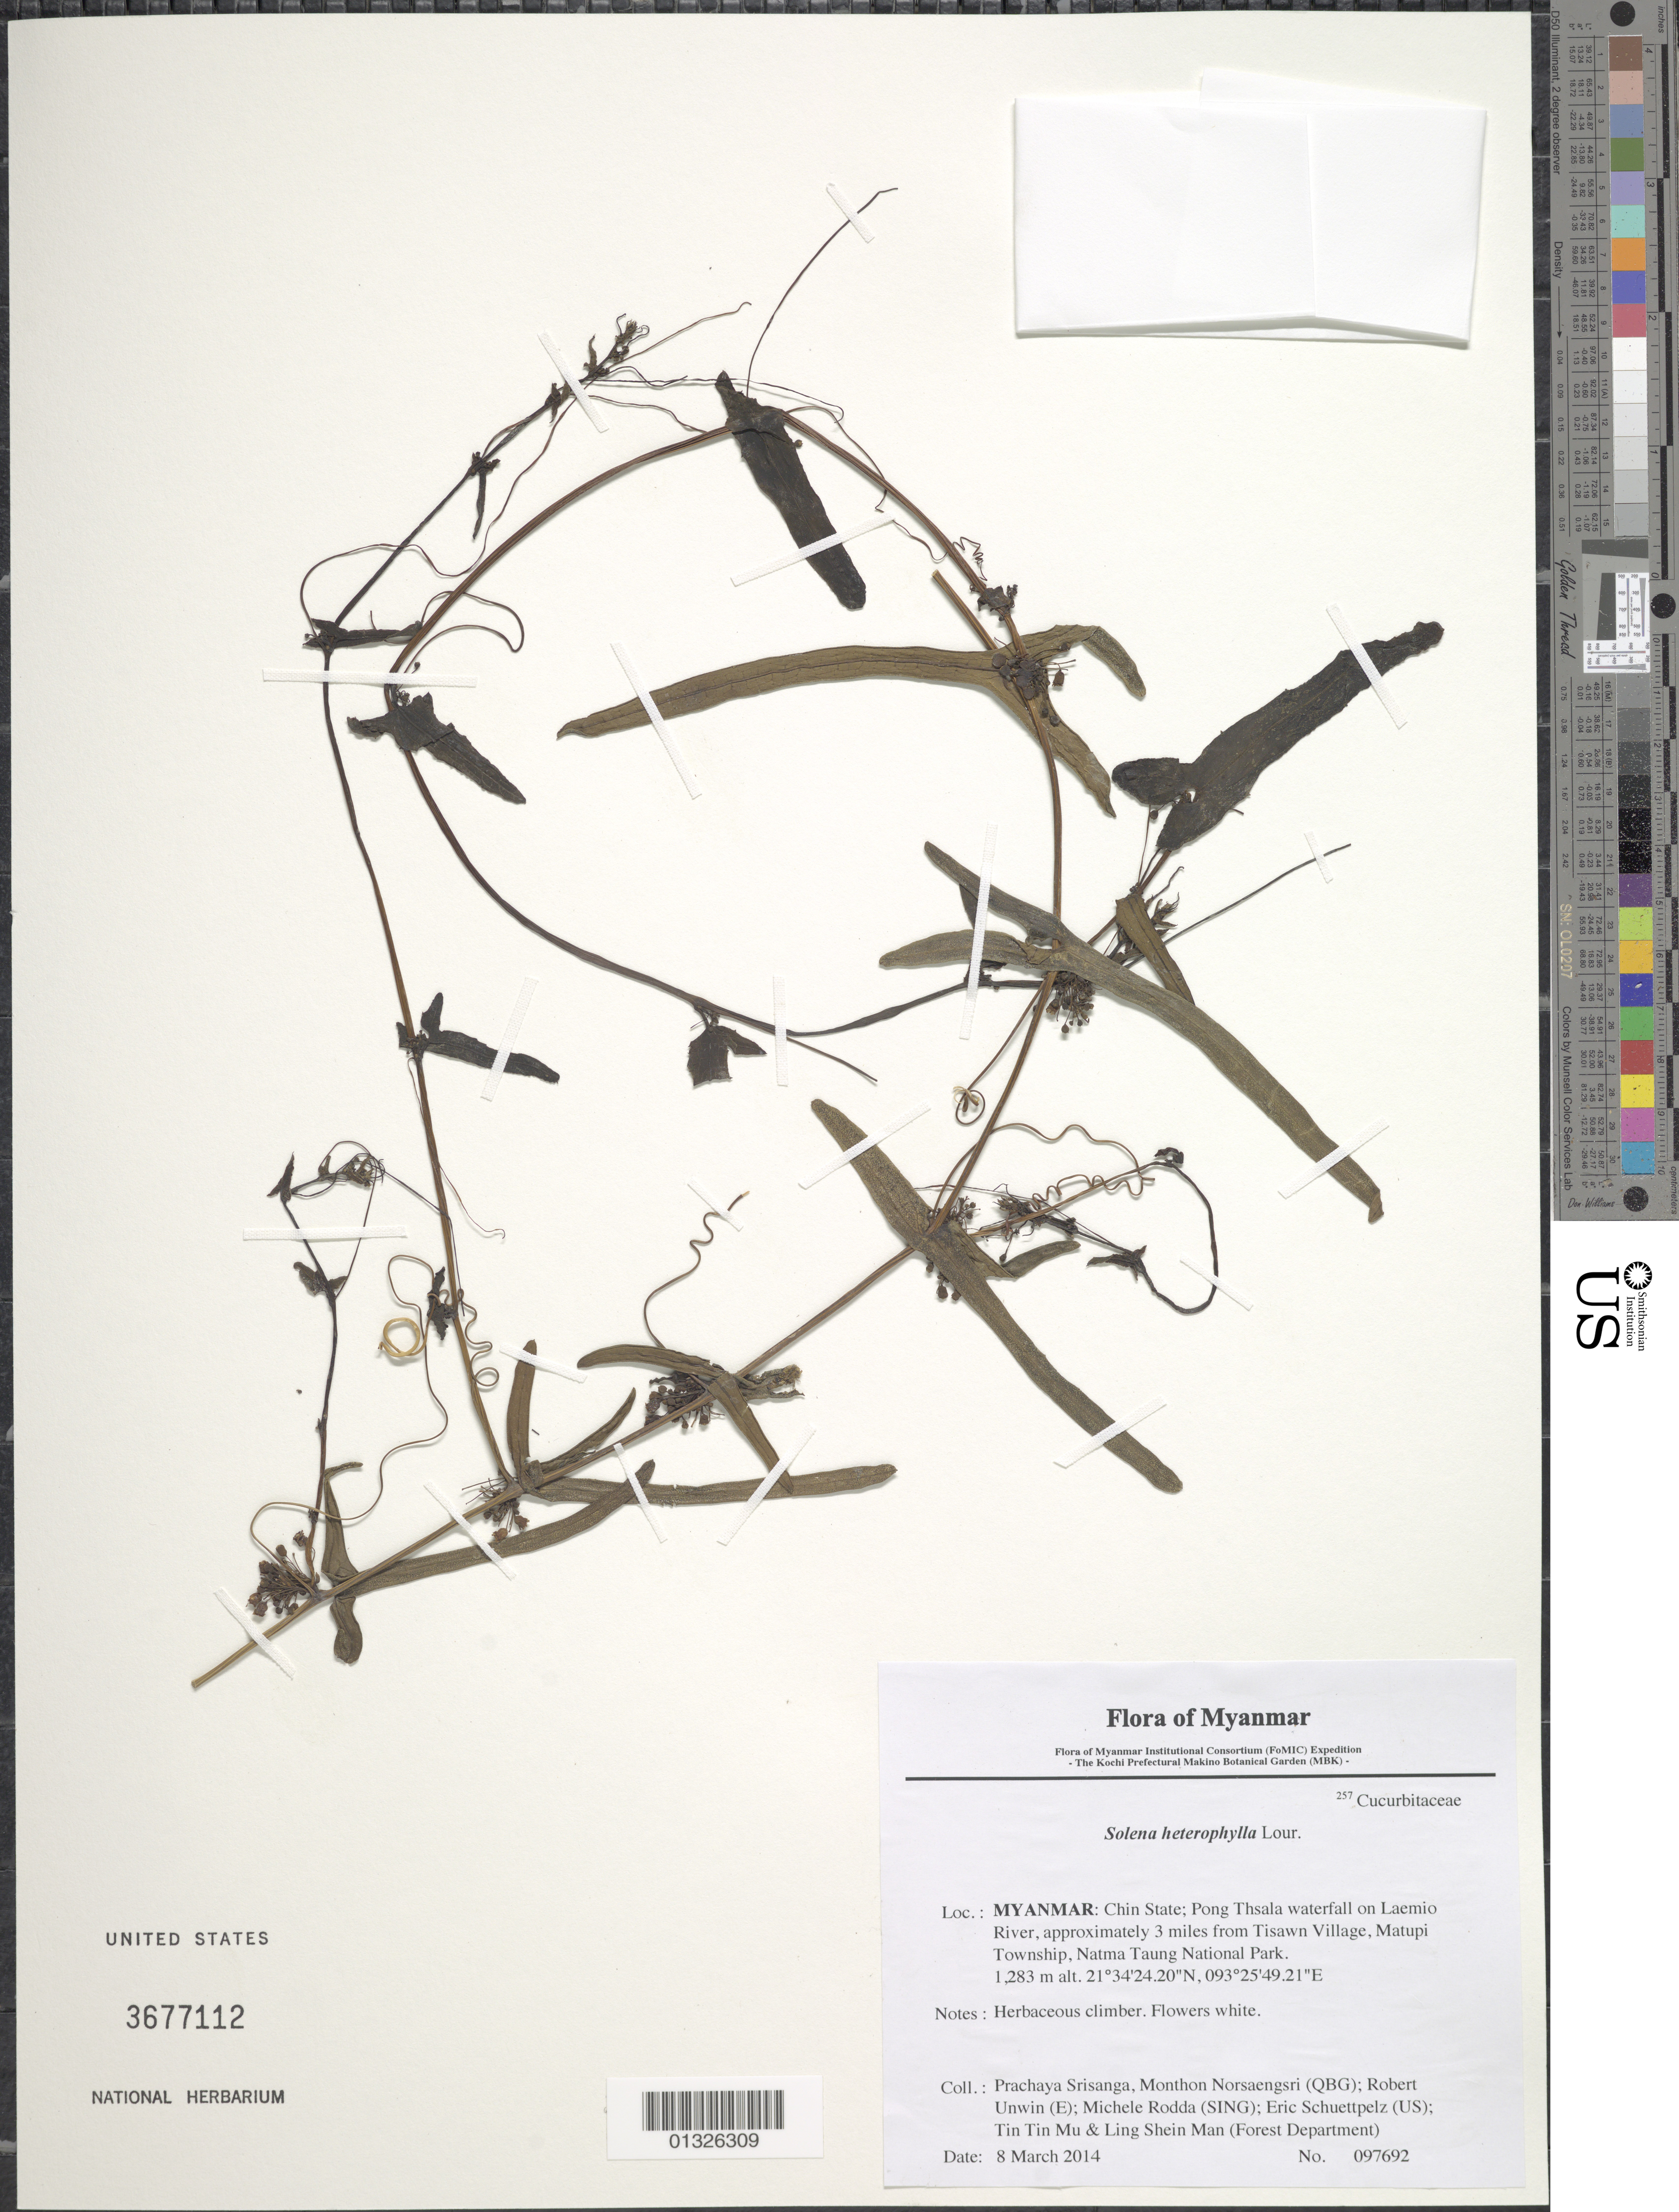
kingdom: Plantae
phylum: Tracheophyta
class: Magnoliopsida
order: Cucurbitales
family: Cucurbitaceae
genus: Solena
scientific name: Solena heterophylla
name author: Lour.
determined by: Fujikawa, Kazumi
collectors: P. Srisanga, M. Norsaengsri, R. Unwin, M. Rodda, E. Schuettpelz, Tin Tin Mu & Ling Shein Man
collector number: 97692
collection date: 2014-03-08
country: Myanmar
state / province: Chin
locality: Pong Thsala waterfall on Laemio River, approximately 3 miles from Tisawn Village, Matupi Township, Natma Taung National Park.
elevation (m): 1283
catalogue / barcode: US 3677112